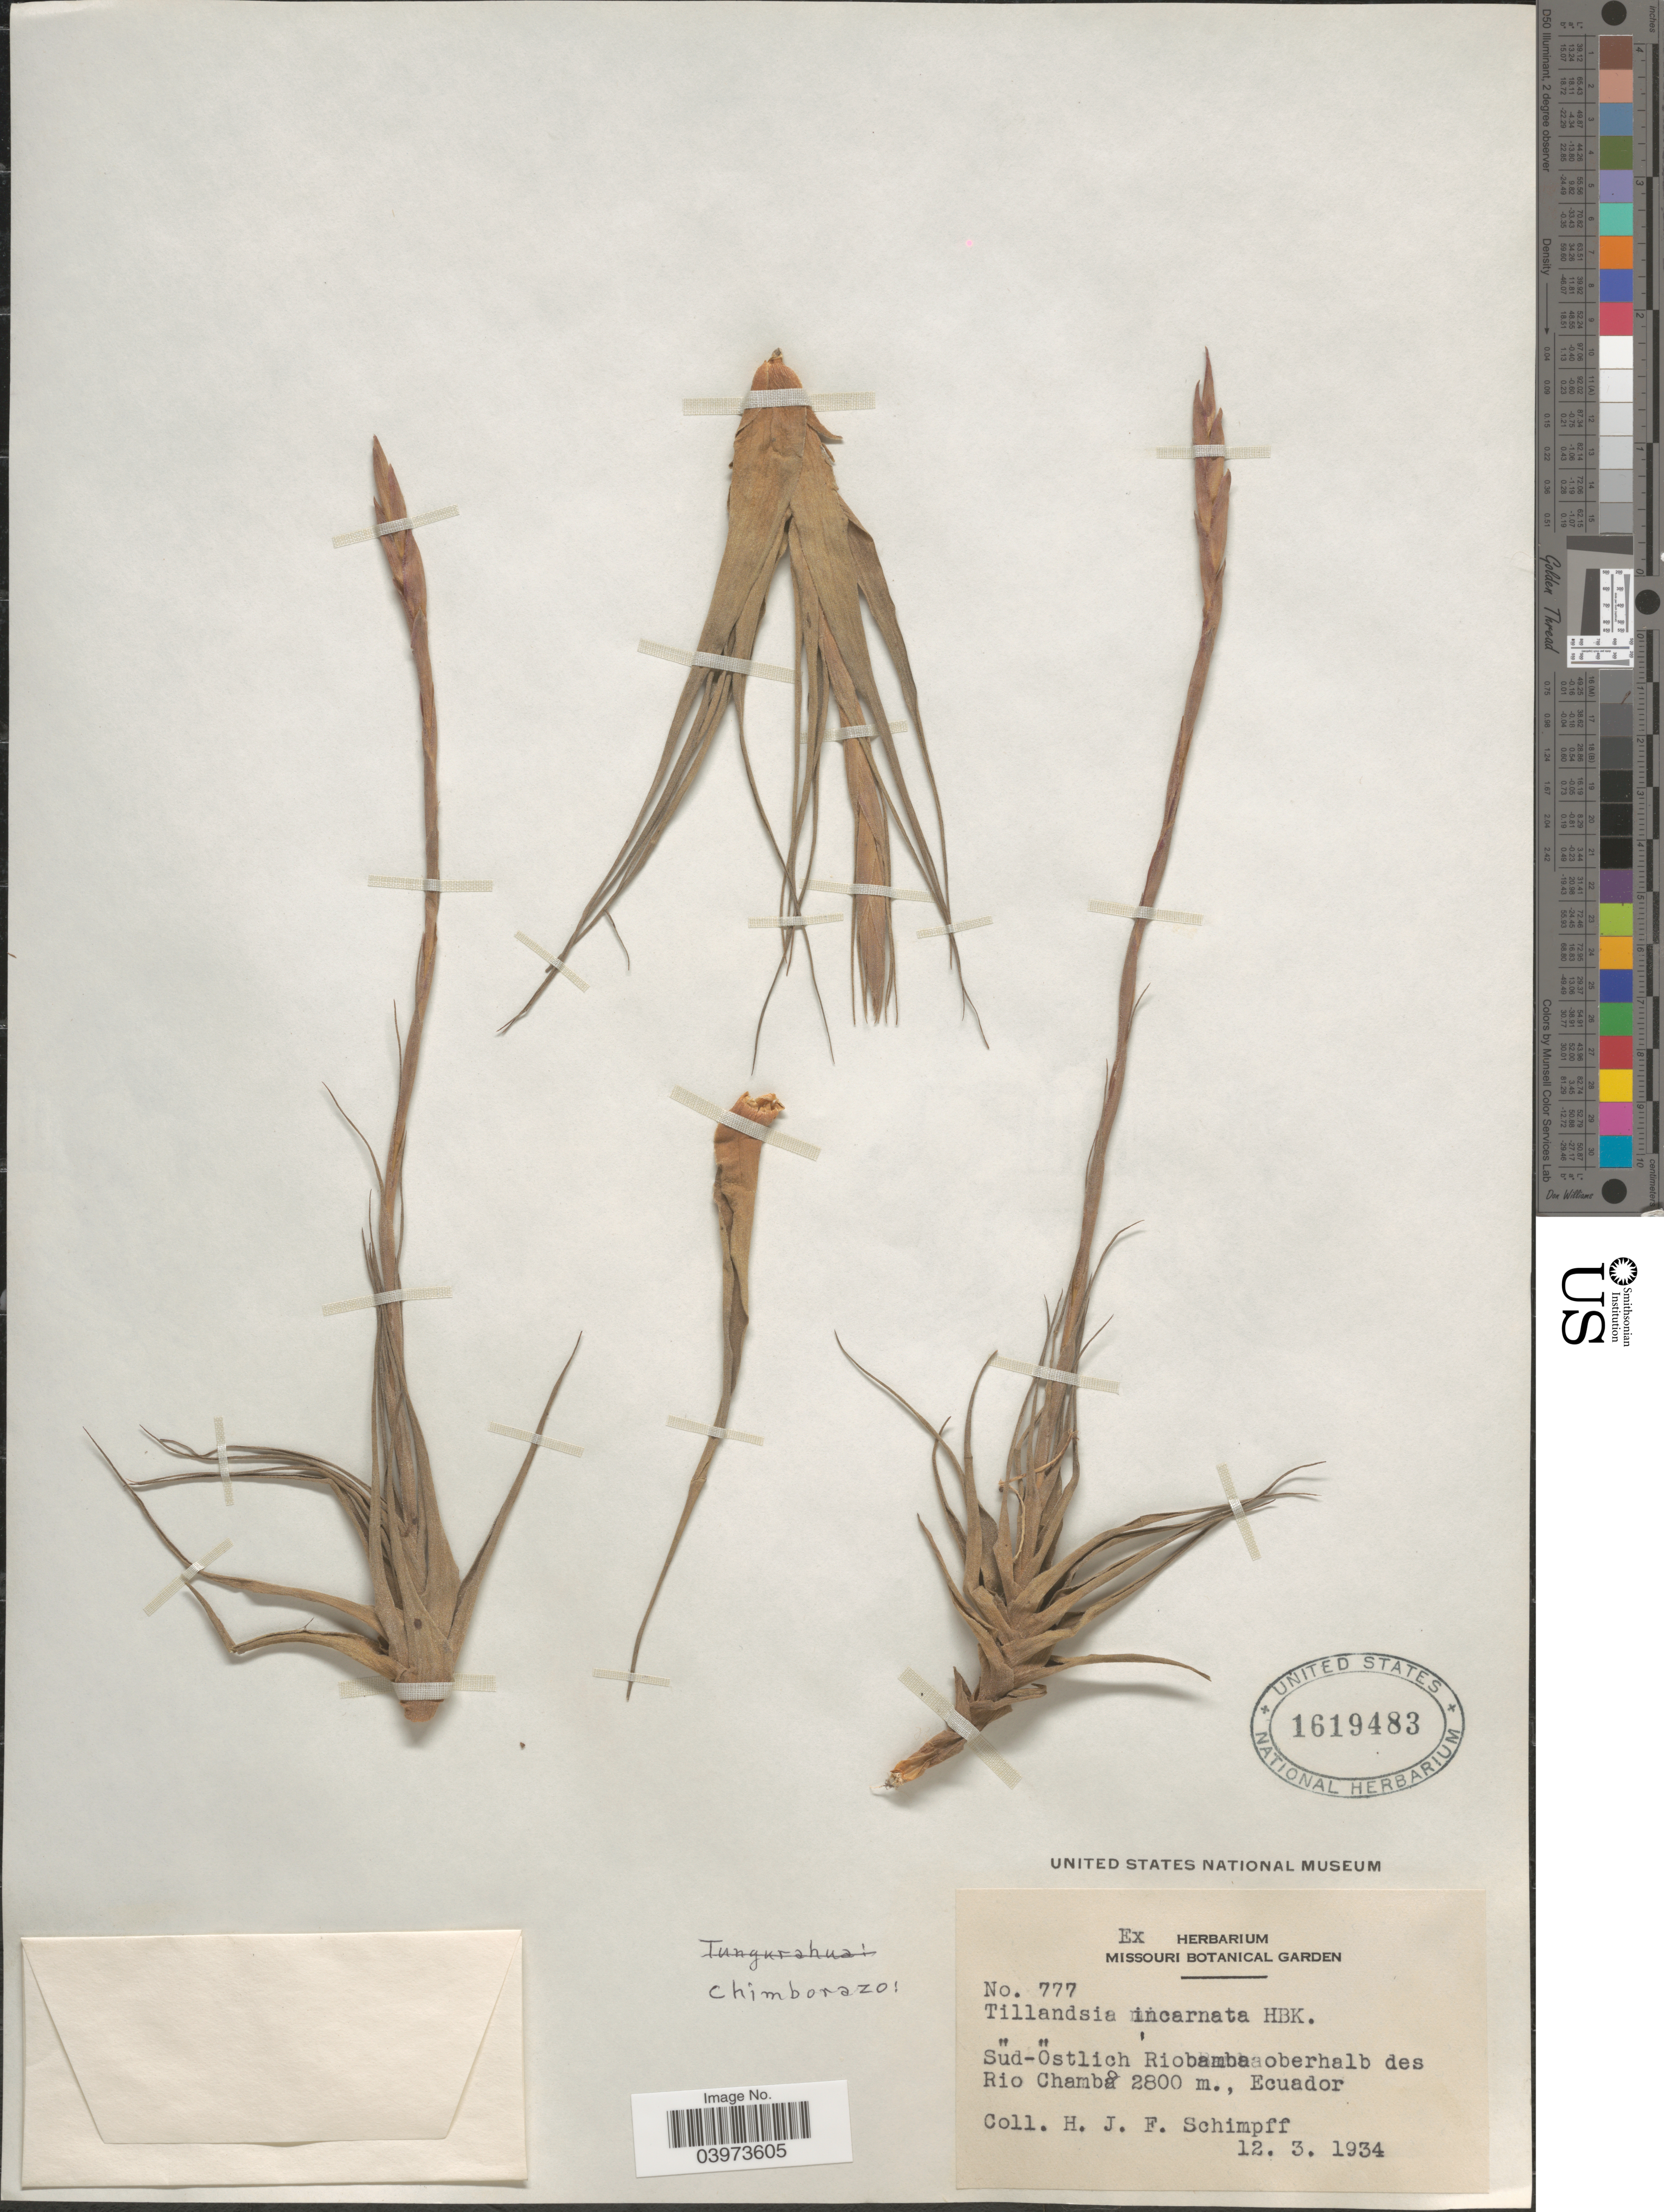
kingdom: Plantae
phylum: Tracheophyta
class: Liliopsida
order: Poales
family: Bromeliaceae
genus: Tillandsia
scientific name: Tillandsia incarnata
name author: Kunth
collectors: H. Schimpff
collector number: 777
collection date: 1934-03-12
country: Ecuador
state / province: Chimborazo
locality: Süd-Östlich Riobamba oberhalb des Rio Chamba.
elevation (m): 2800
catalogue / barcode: US 1619483